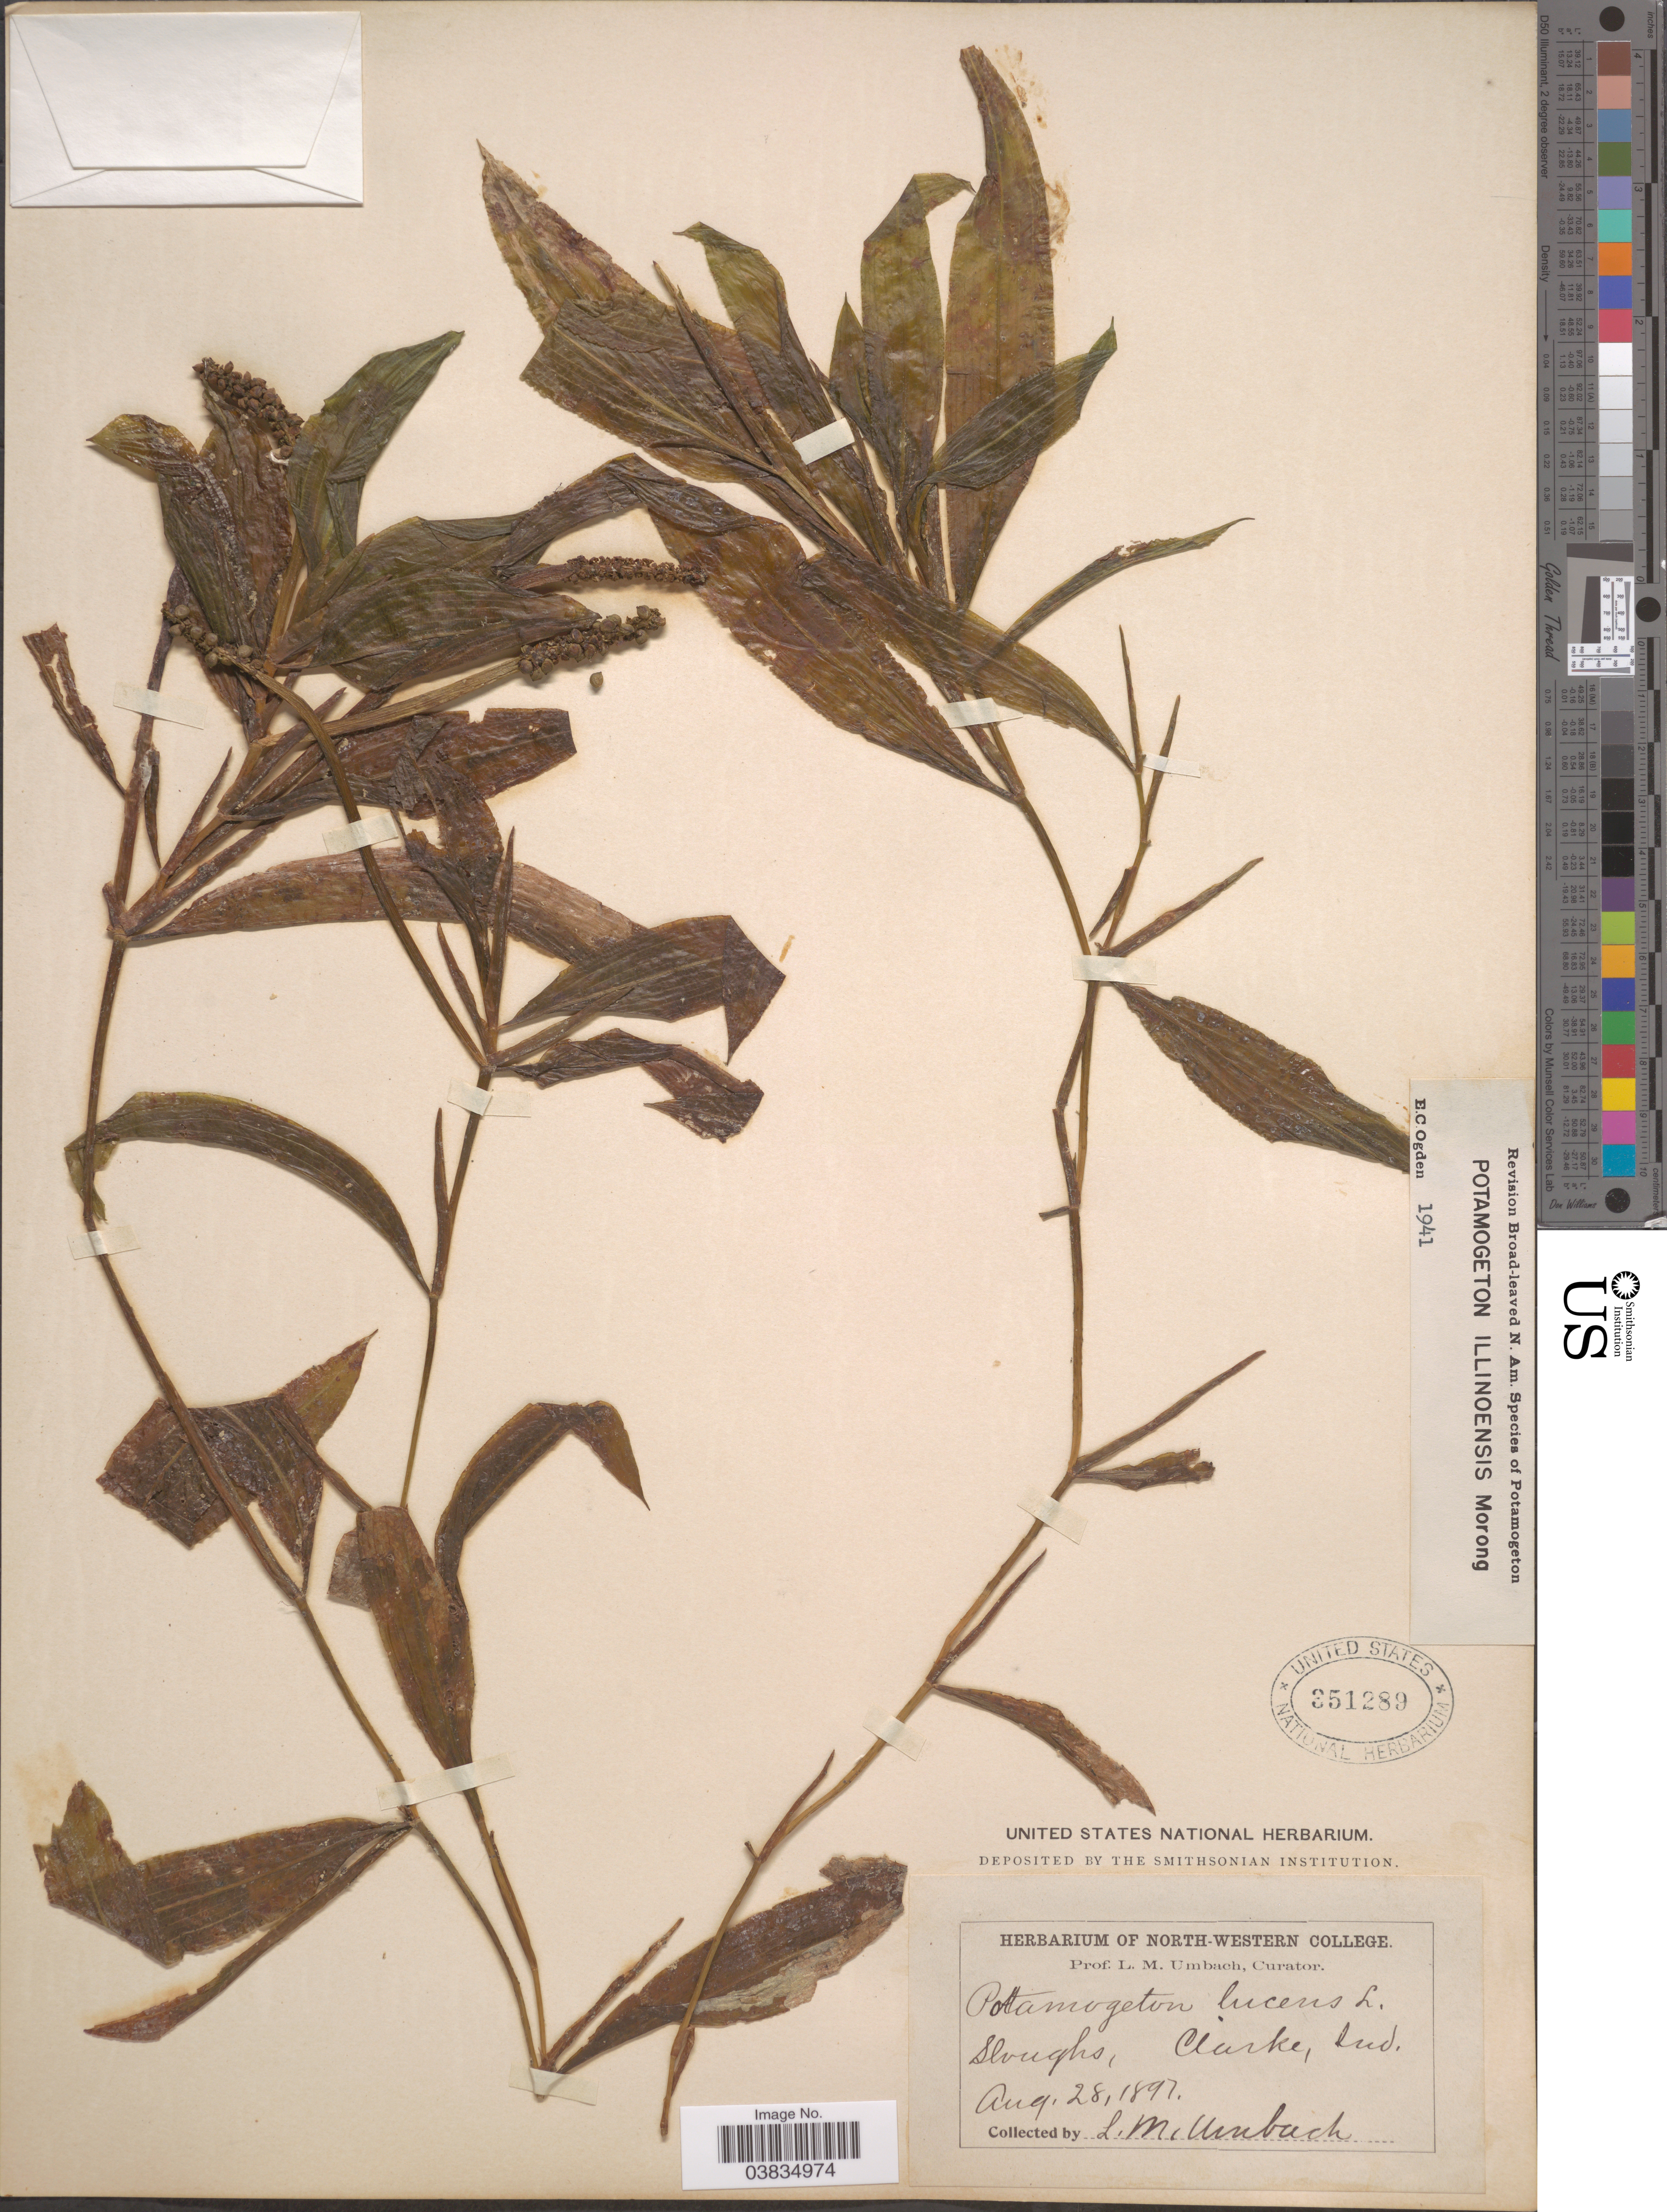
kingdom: Plantae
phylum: Tracheophyta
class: Liliopsida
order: Alismatales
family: Potamogetonaceae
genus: Potamogeton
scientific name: Potamogeton illinoensis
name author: Morong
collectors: L. M. Umbach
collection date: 1897-08-28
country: United States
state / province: Indiana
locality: Sloughs, Clarke.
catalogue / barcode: US 351289